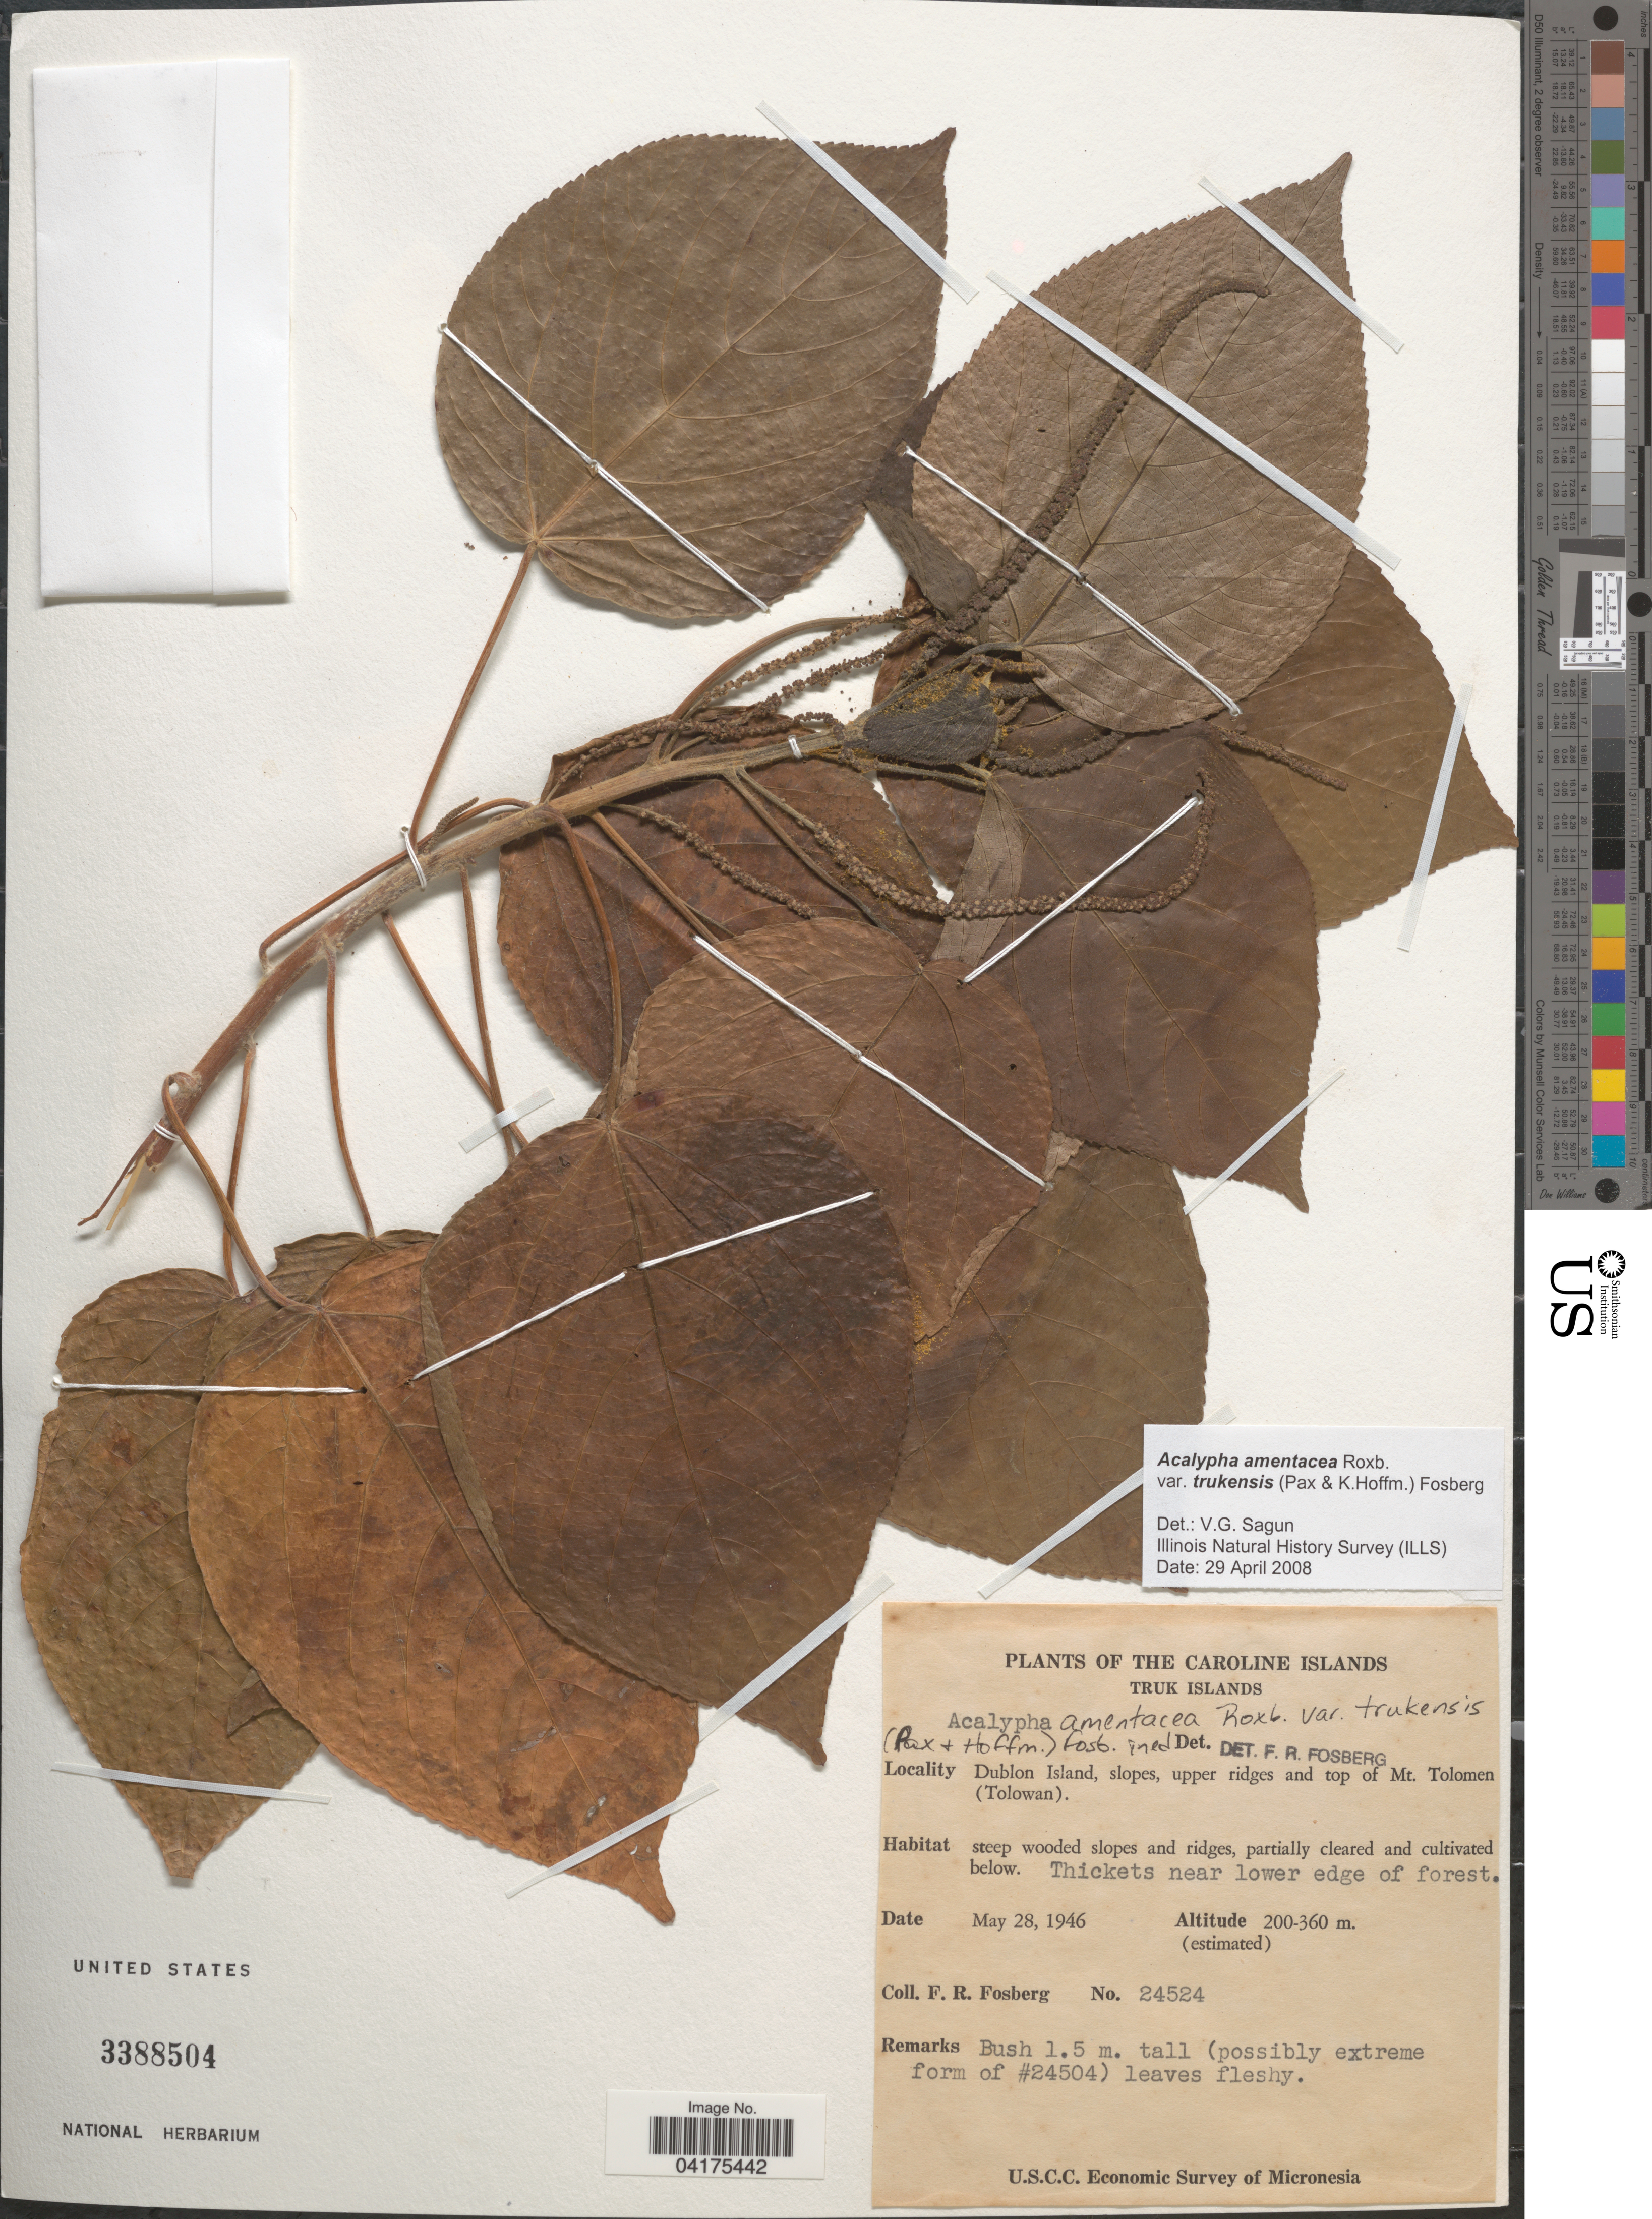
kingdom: Plantae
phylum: Tracheophyta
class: Magnoliopsida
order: Malpighiales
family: Euphorbiaceae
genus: Acalypha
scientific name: Acalypha amentacea var. trukensis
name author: (Pax & Hoffm.) Fosberg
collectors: F. R. Fosberg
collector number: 24524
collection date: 1946-05-28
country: Micronesia, Federated States of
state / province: Truk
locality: The Caroline Islands. Dublon Island, slopes, upper ridges and top of Mt. Tolomen (Tolowan). U.S.C.C. Economic Survey of Micronesia.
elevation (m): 200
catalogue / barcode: US 3388504